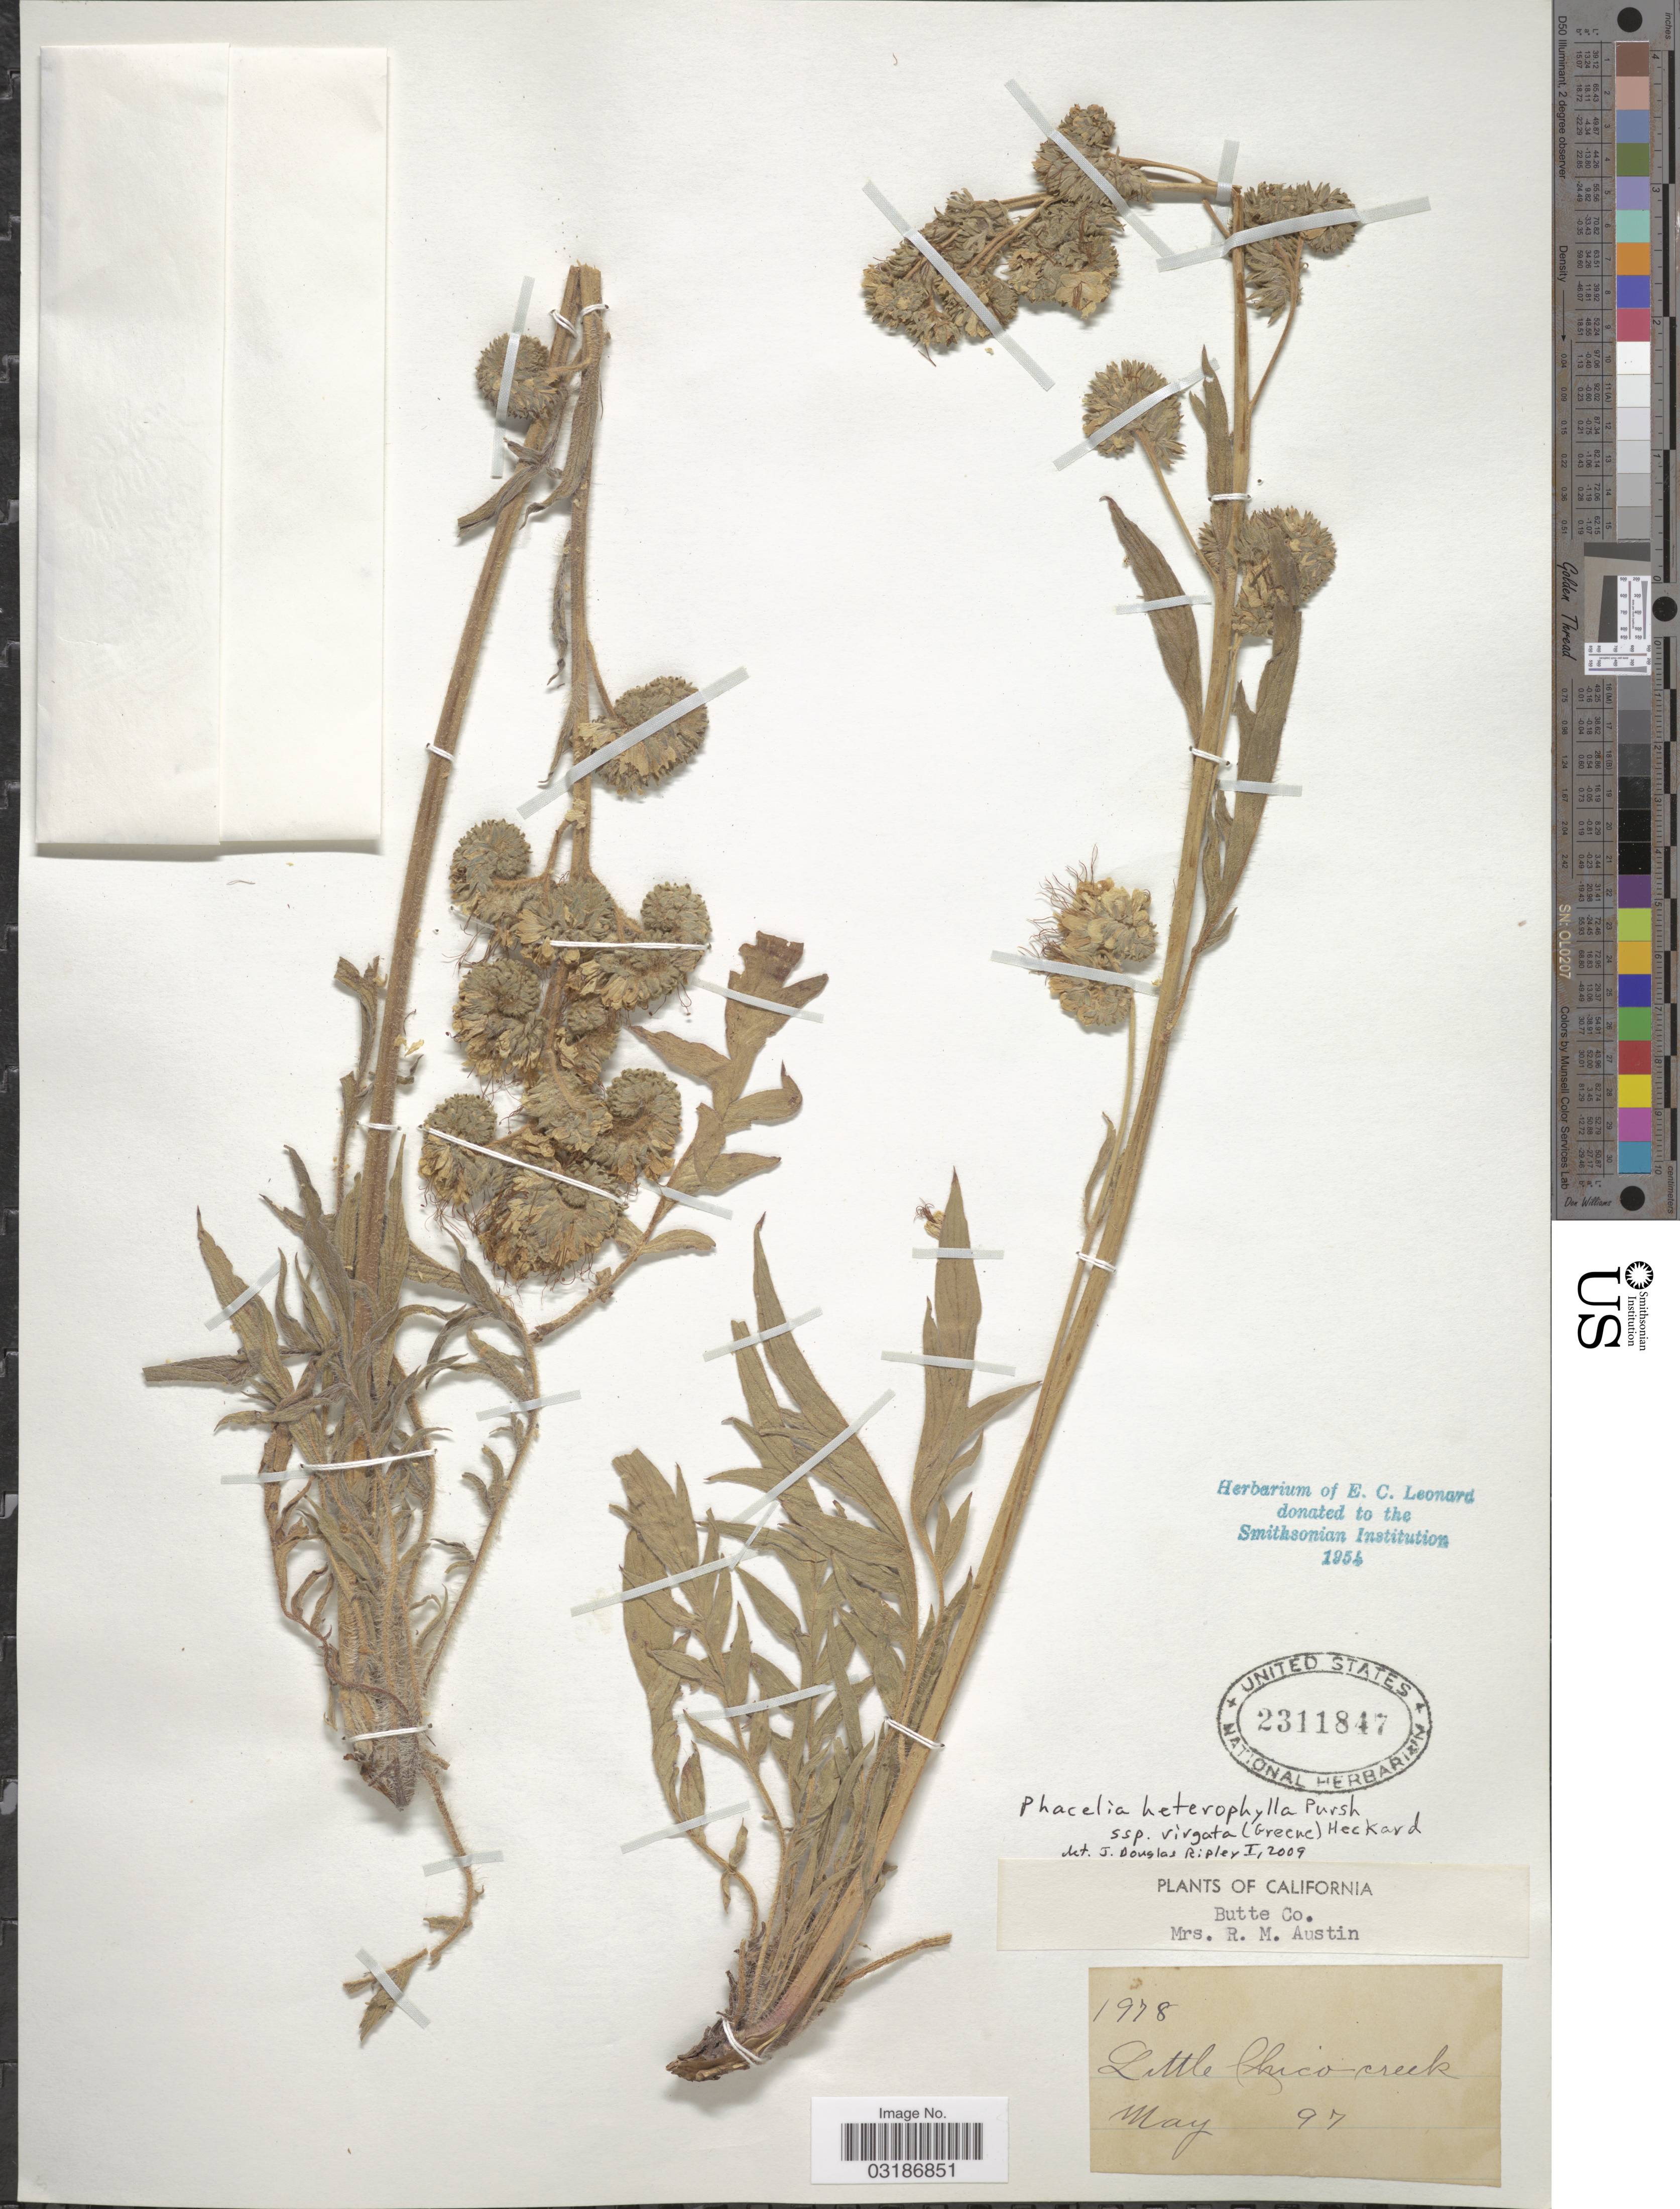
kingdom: Plantae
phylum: Tracheophyta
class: Magnoliopsida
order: Boraginales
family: Hydrophyllaceae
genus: Phacelia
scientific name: Phacelia heterophylla subsp. virgata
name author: (Greene) Heckard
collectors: R. Austin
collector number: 1978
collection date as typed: Transcribed d/m/y: /5/97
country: United States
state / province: California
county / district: Butte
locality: Butte Co. Little Chico creek.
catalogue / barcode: US 2311847